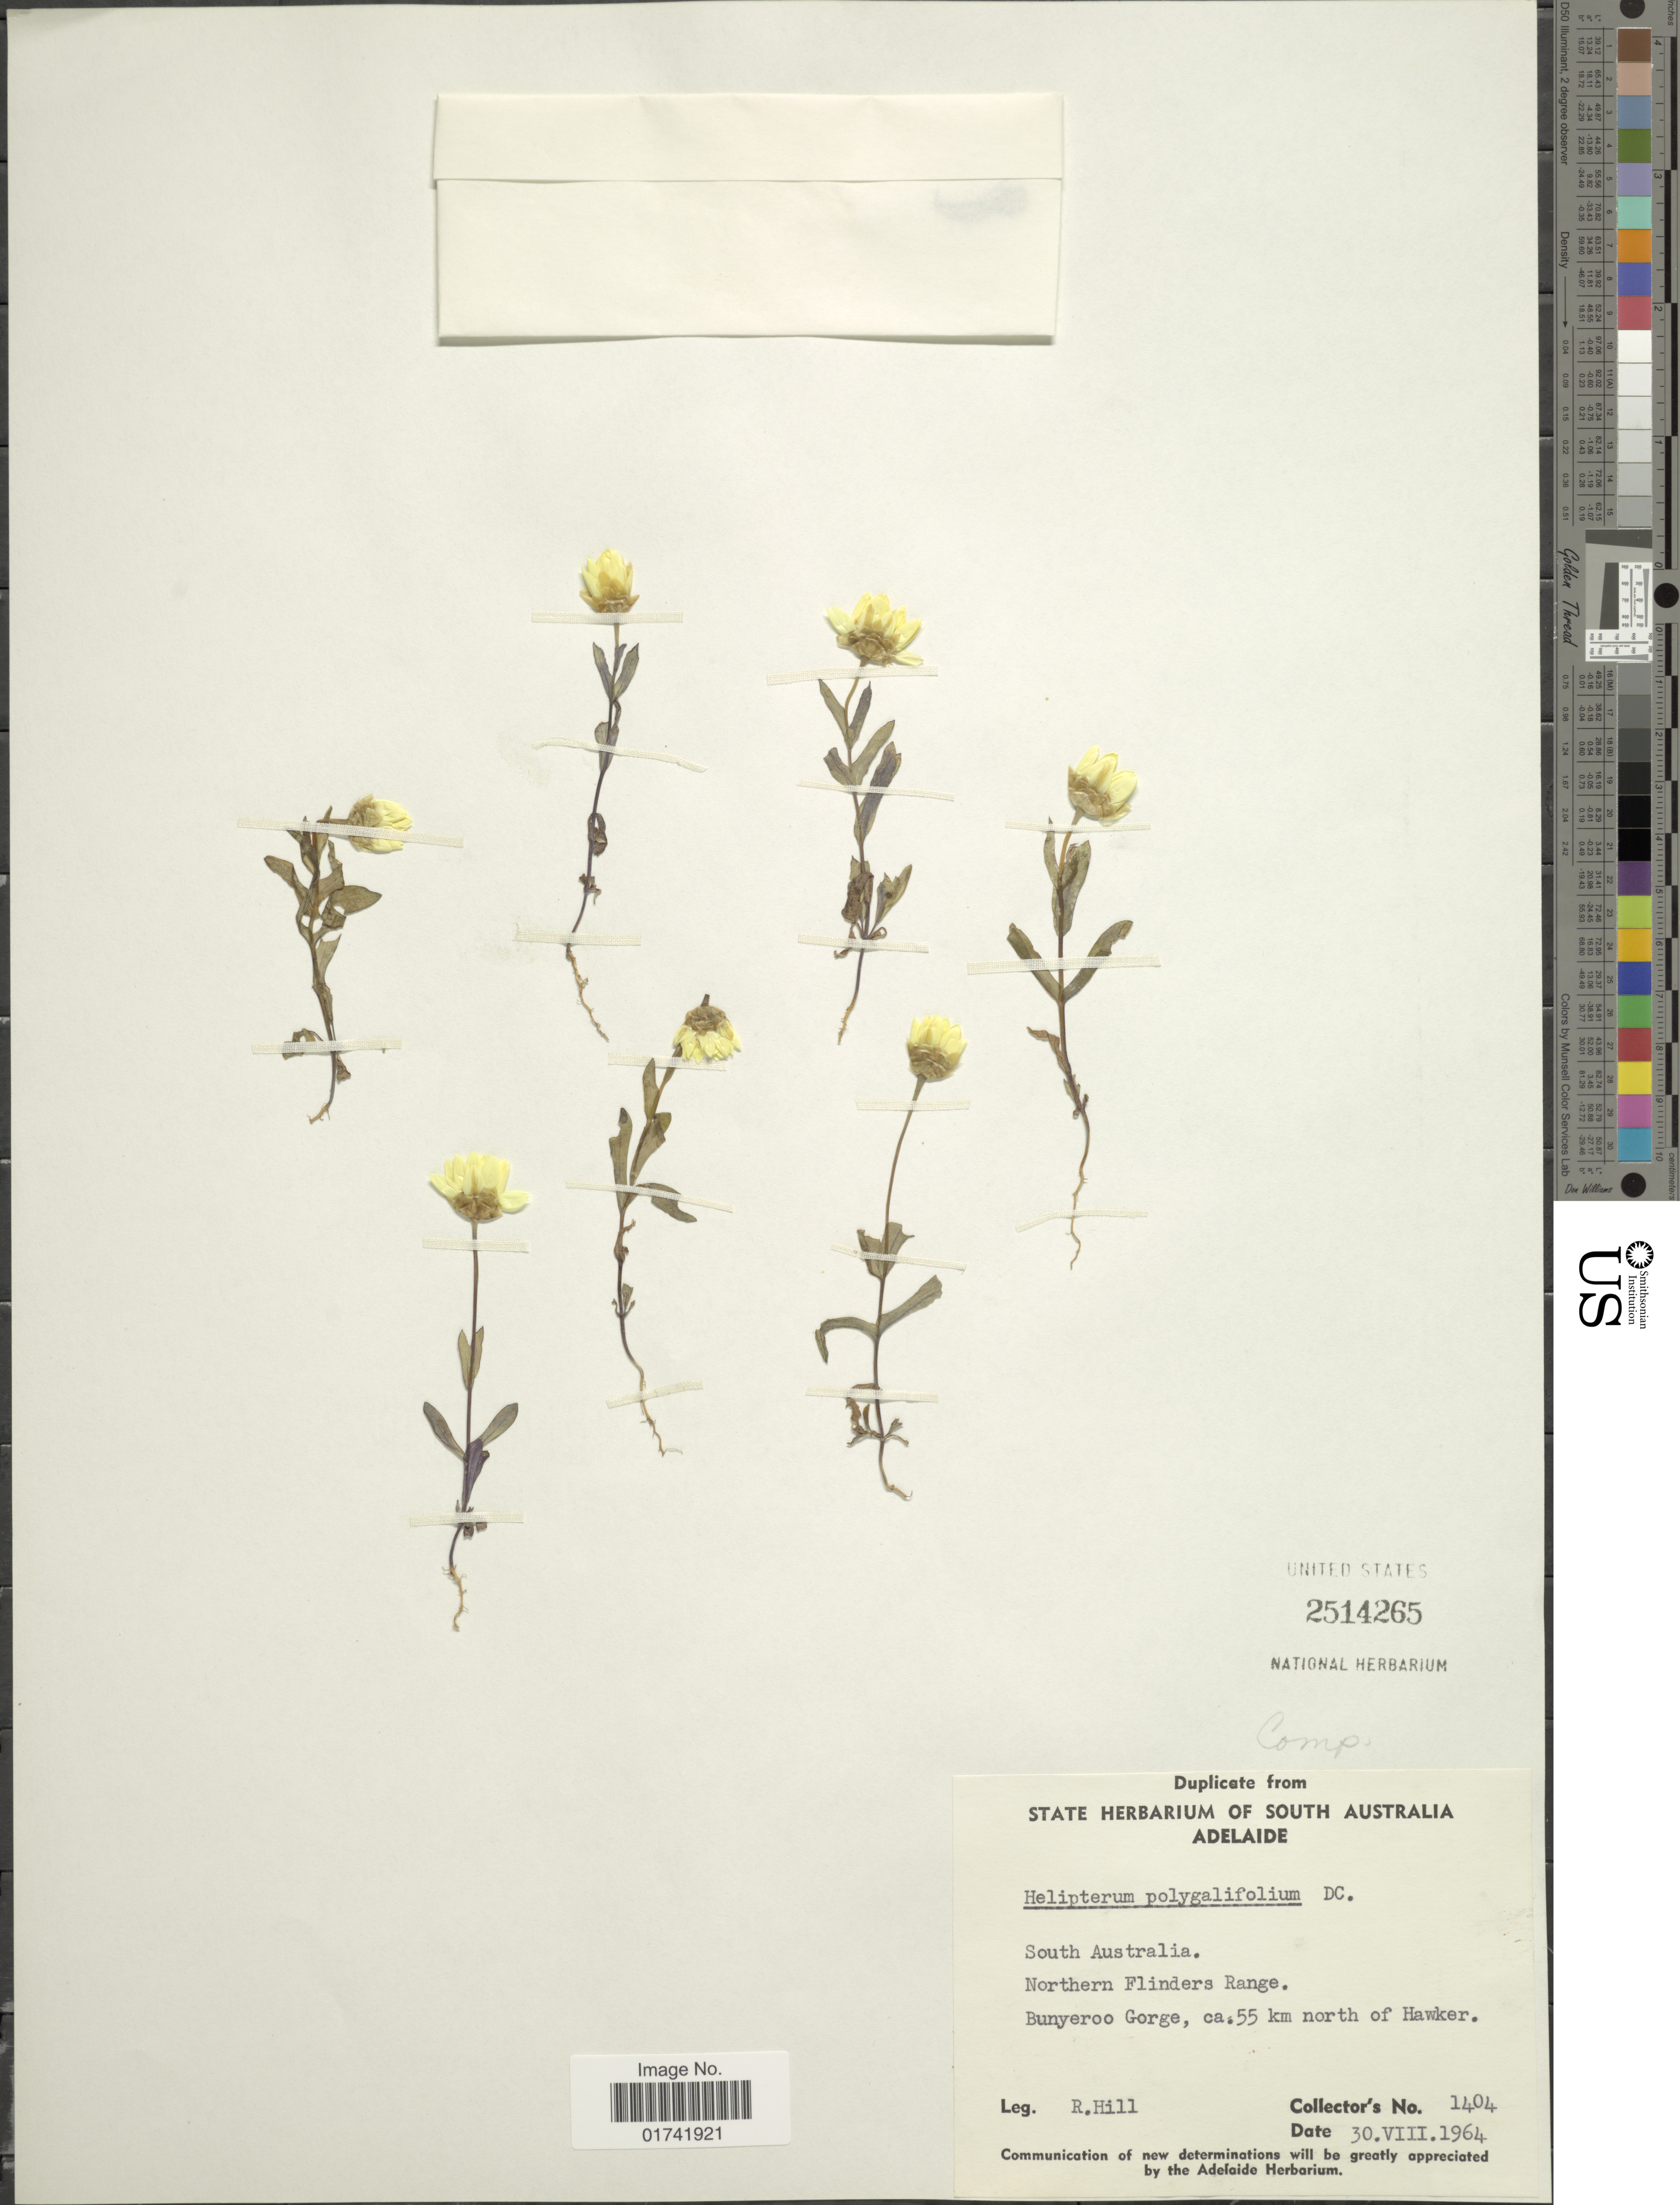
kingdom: Plantae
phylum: Tracheophyta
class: Magnoliopsida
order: Asterales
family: Asteraceae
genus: Rhodanthe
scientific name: Rhodanthe polygalifolia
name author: (A. Cunn. ex DC.) Paul G. Wilson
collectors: R. Hill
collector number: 1404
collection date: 1964-08-30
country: Australia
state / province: South Australia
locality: Northern Flinders Range. Bunyeroo Gorge, ca. 55 km north of Hawker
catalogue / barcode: US 2514265